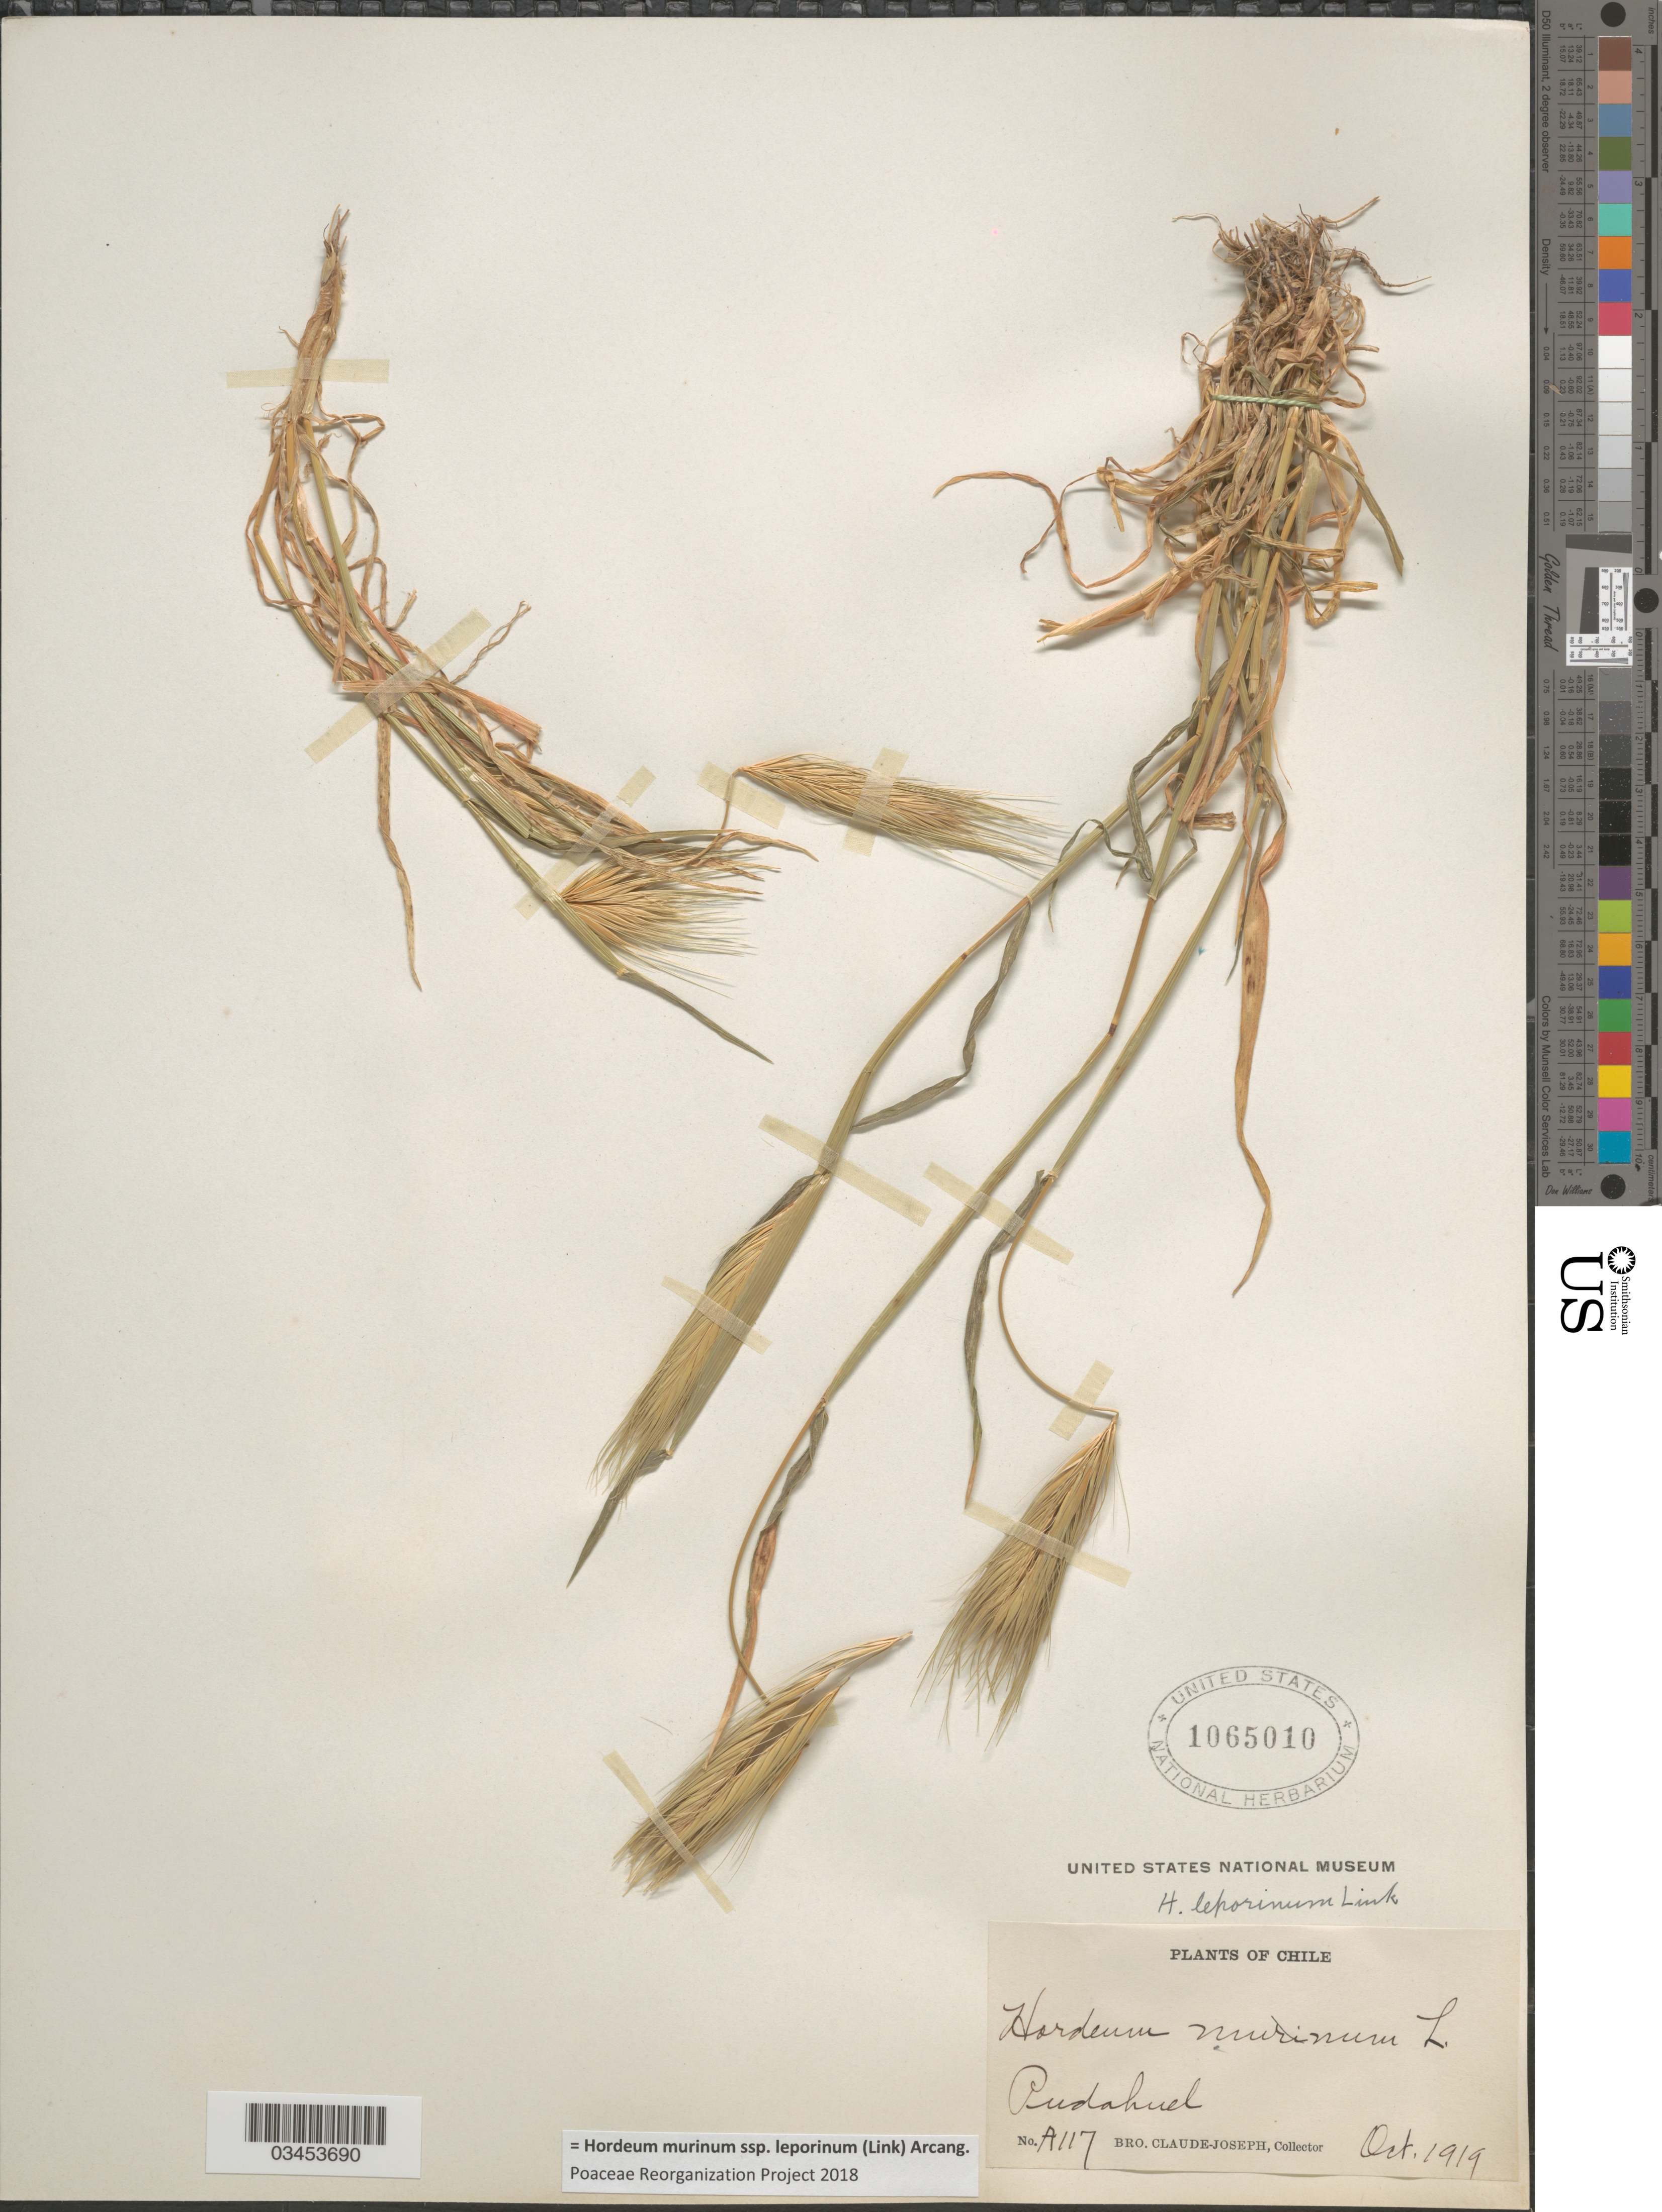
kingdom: Plantae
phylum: Tracheophyta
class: Liliopsida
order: Poales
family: Poaceae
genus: Hordeum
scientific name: Hordeum murinum subsp. leporinum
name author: (Link) Arcang.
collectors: Bro. Claude-Joseph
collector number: A117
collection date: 1919-10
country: Chile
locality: Pudahuel.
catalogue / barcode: US 1065010